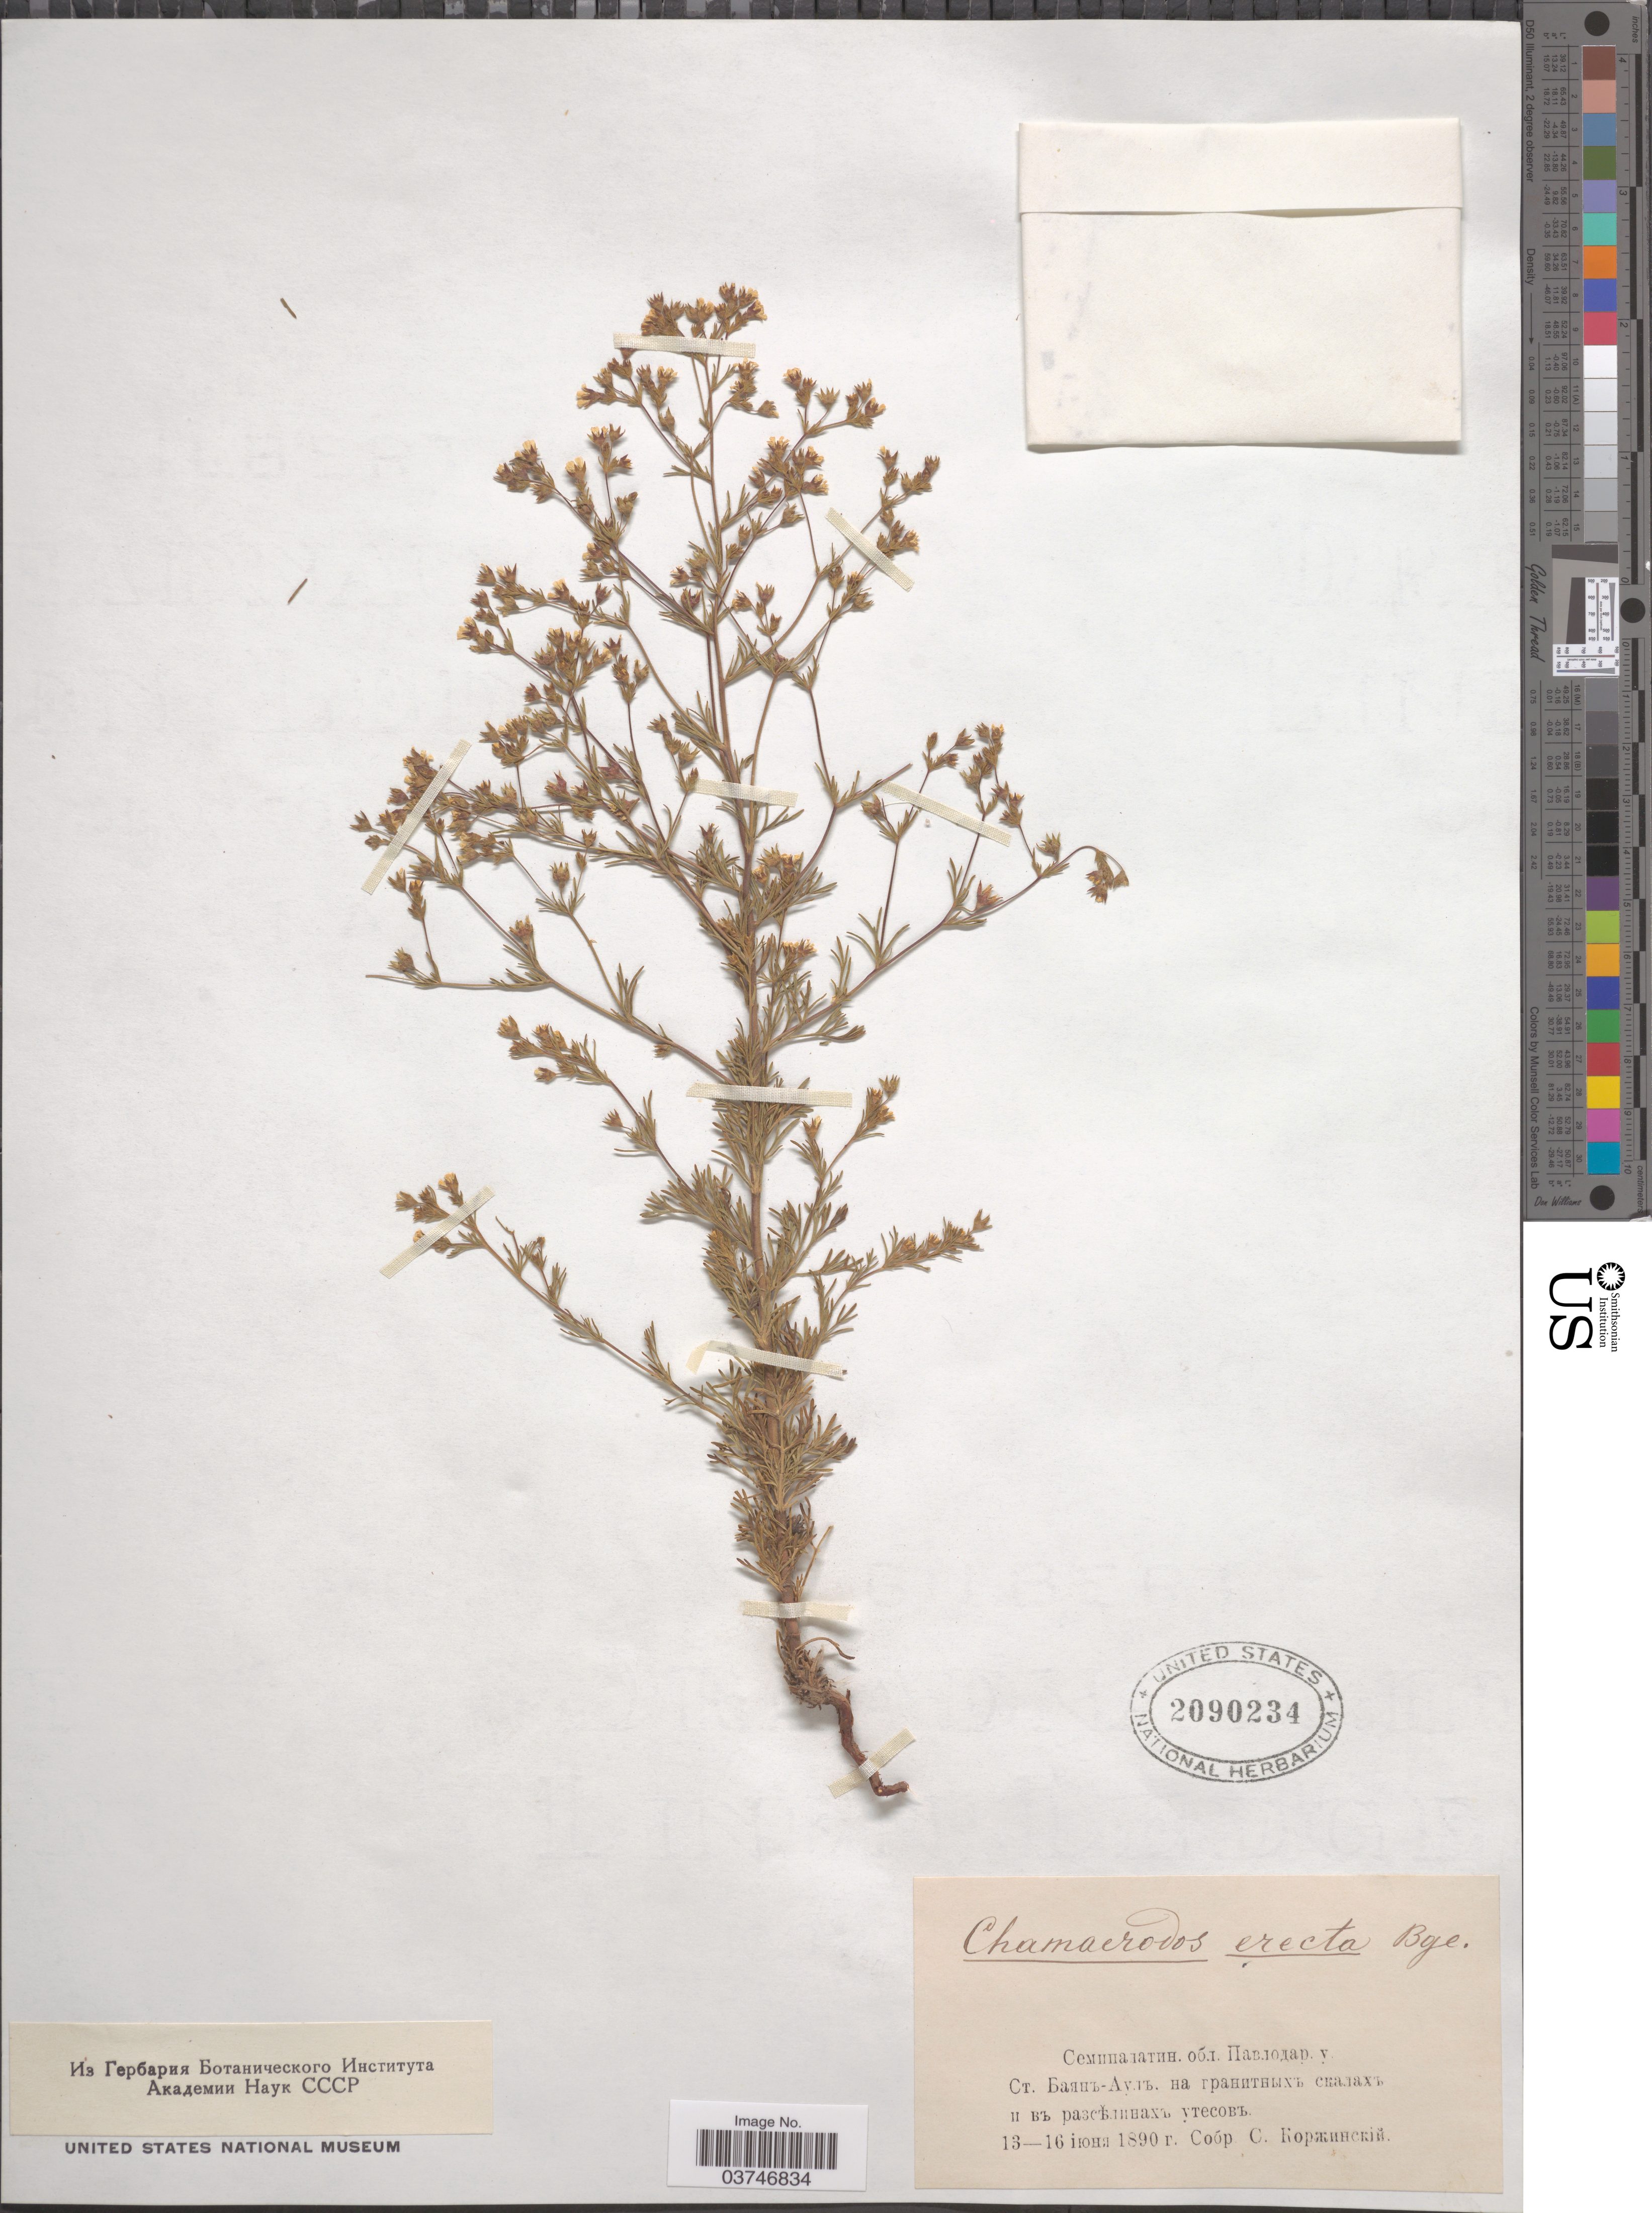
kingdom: Plantae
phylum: Tracheophyta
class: Magnoliopsida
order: Rosales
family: Rosaceae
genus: Chamaerhodos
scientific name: Chamaerhodos erecta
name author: (L.) Bunge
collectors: X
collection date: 1890-06-13/1890-06-16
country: Kazakhstan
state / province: Paylodar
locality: Bayanaul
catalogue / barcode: US 2090234